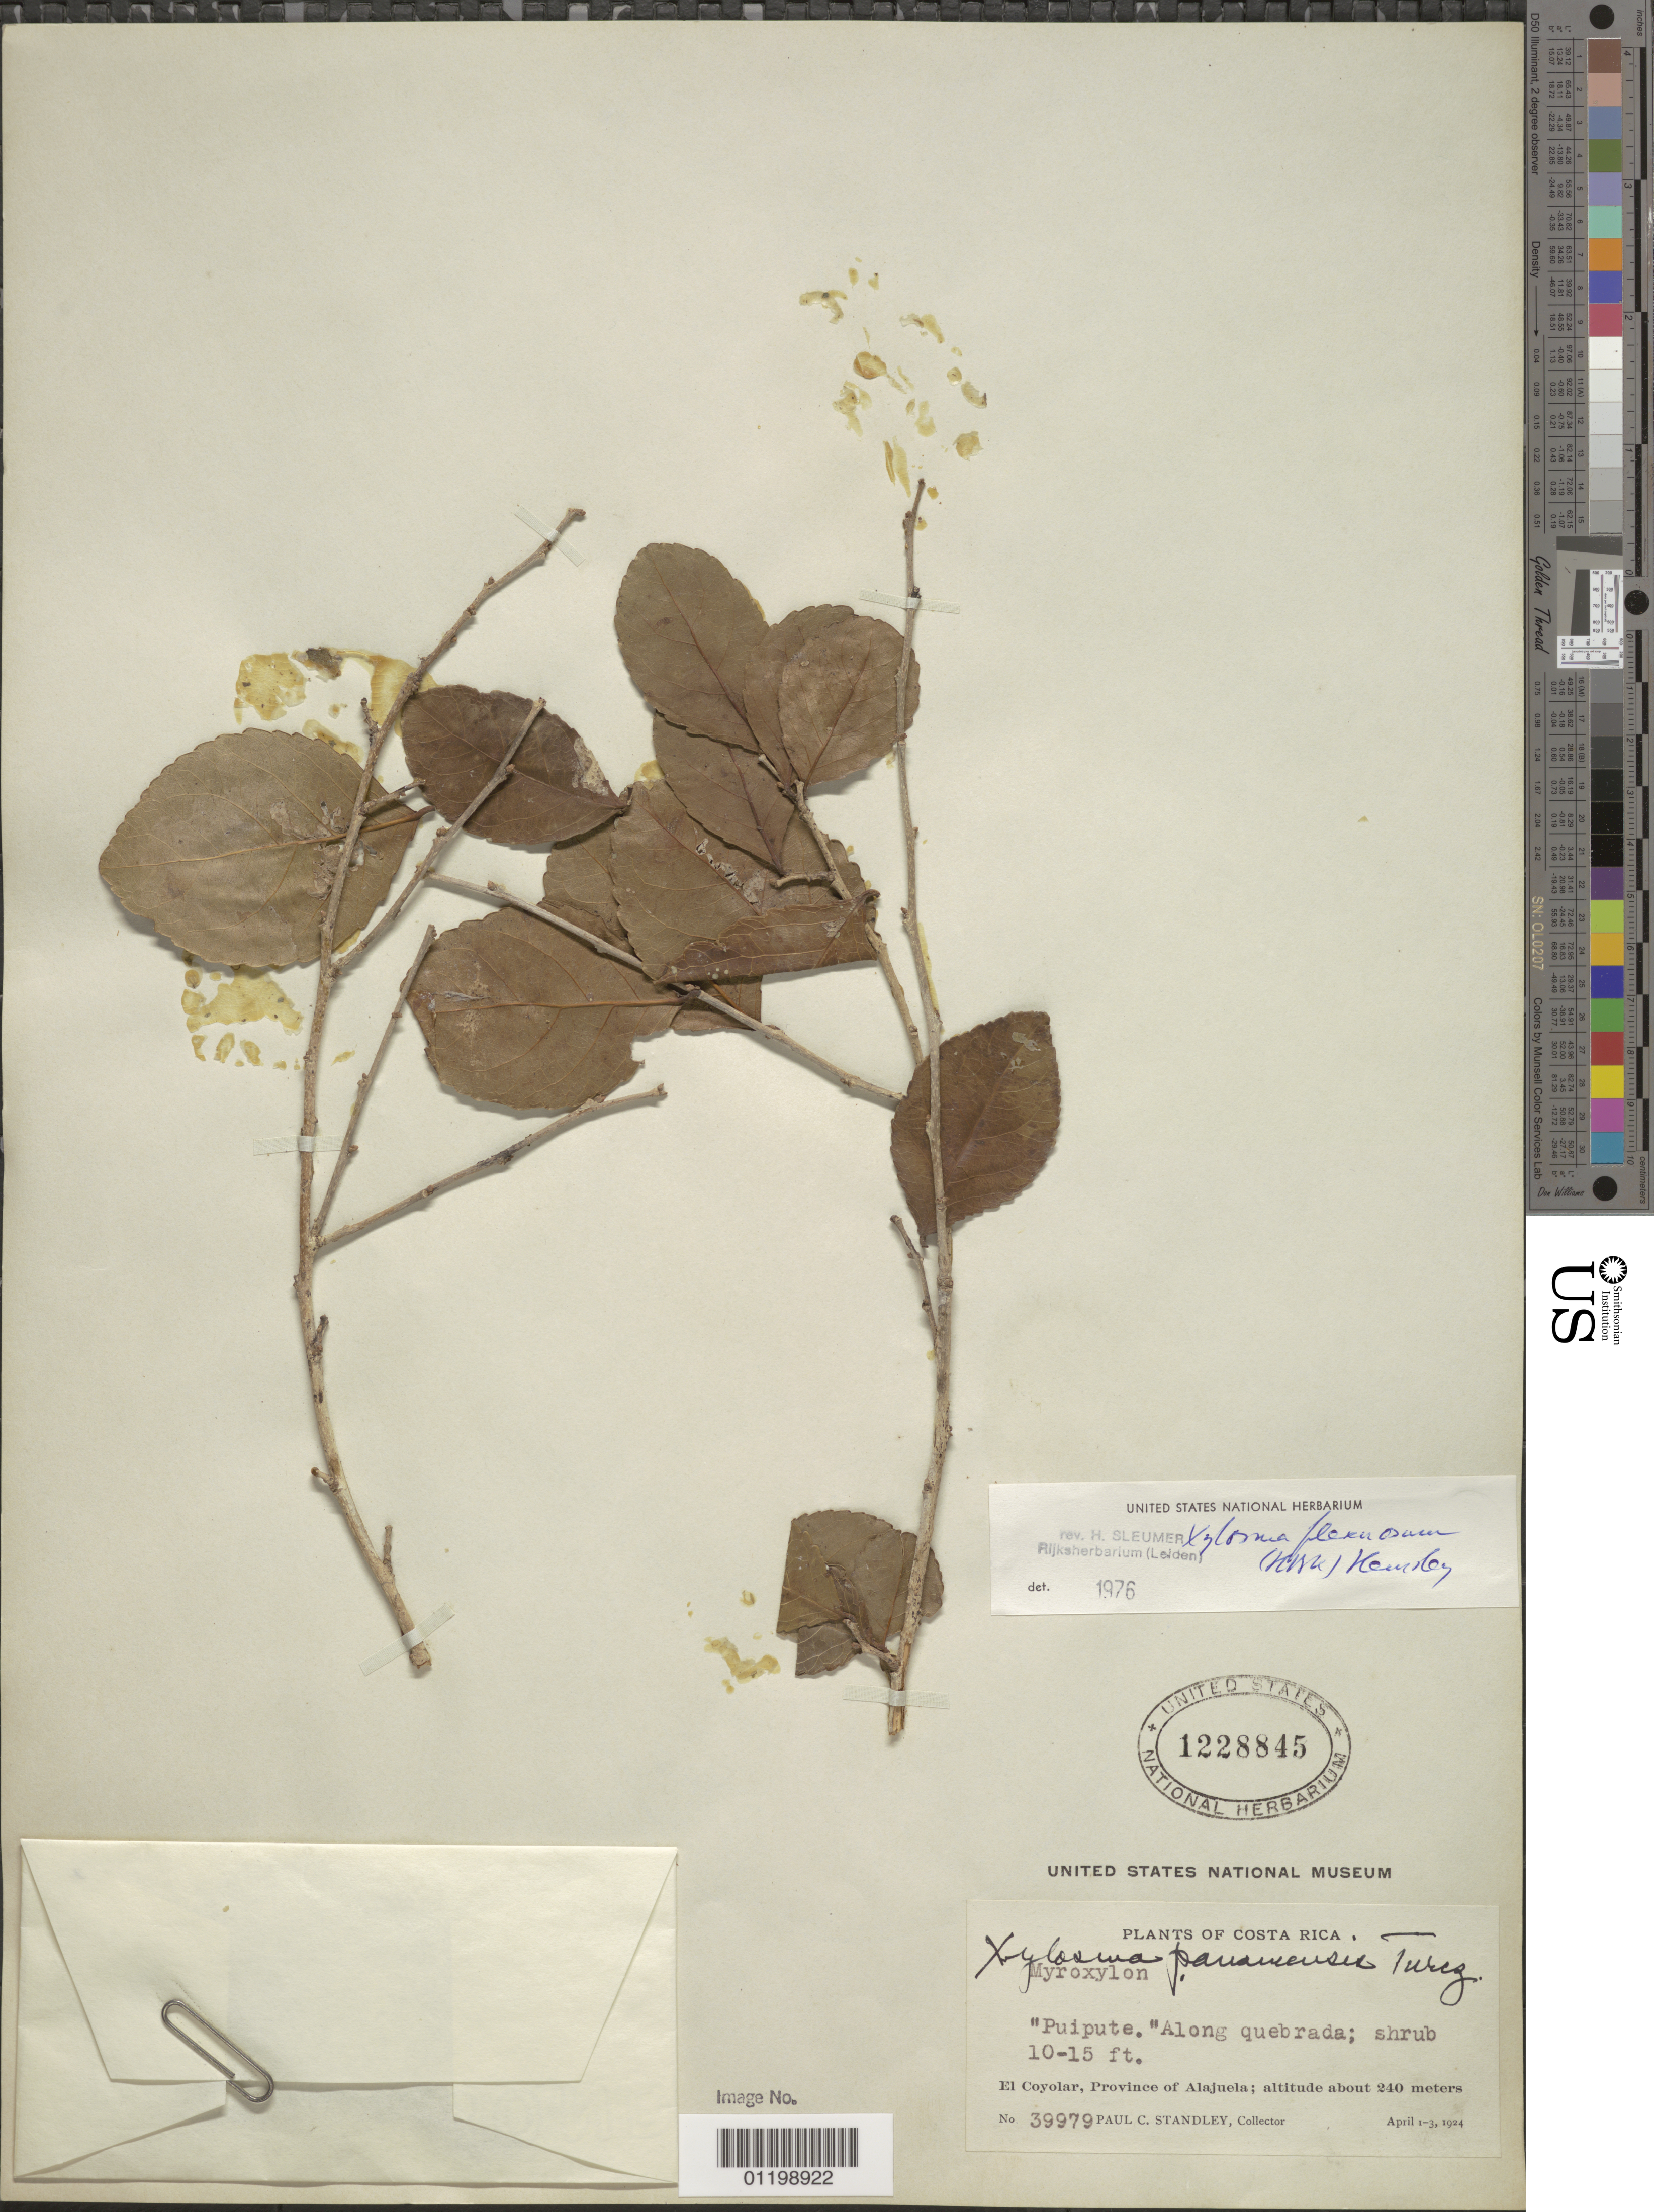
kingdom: Plantae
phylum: Tracheophyta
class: Magnoliopsida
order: Malpighiales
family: Salicaceae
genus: Xylosma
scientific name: Xylosma flexuosa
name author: (Kunth) Hemsl.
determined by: Sleumer, H. O.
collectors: P. C. Standley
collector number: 39979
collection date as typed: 01 Apr 1924 to 03 Apr 1924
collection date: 1924-04-01/1924-04-03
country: Costa Rica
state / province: Alajuela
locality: El Coyolar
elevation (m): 240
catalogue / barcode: US 1228845